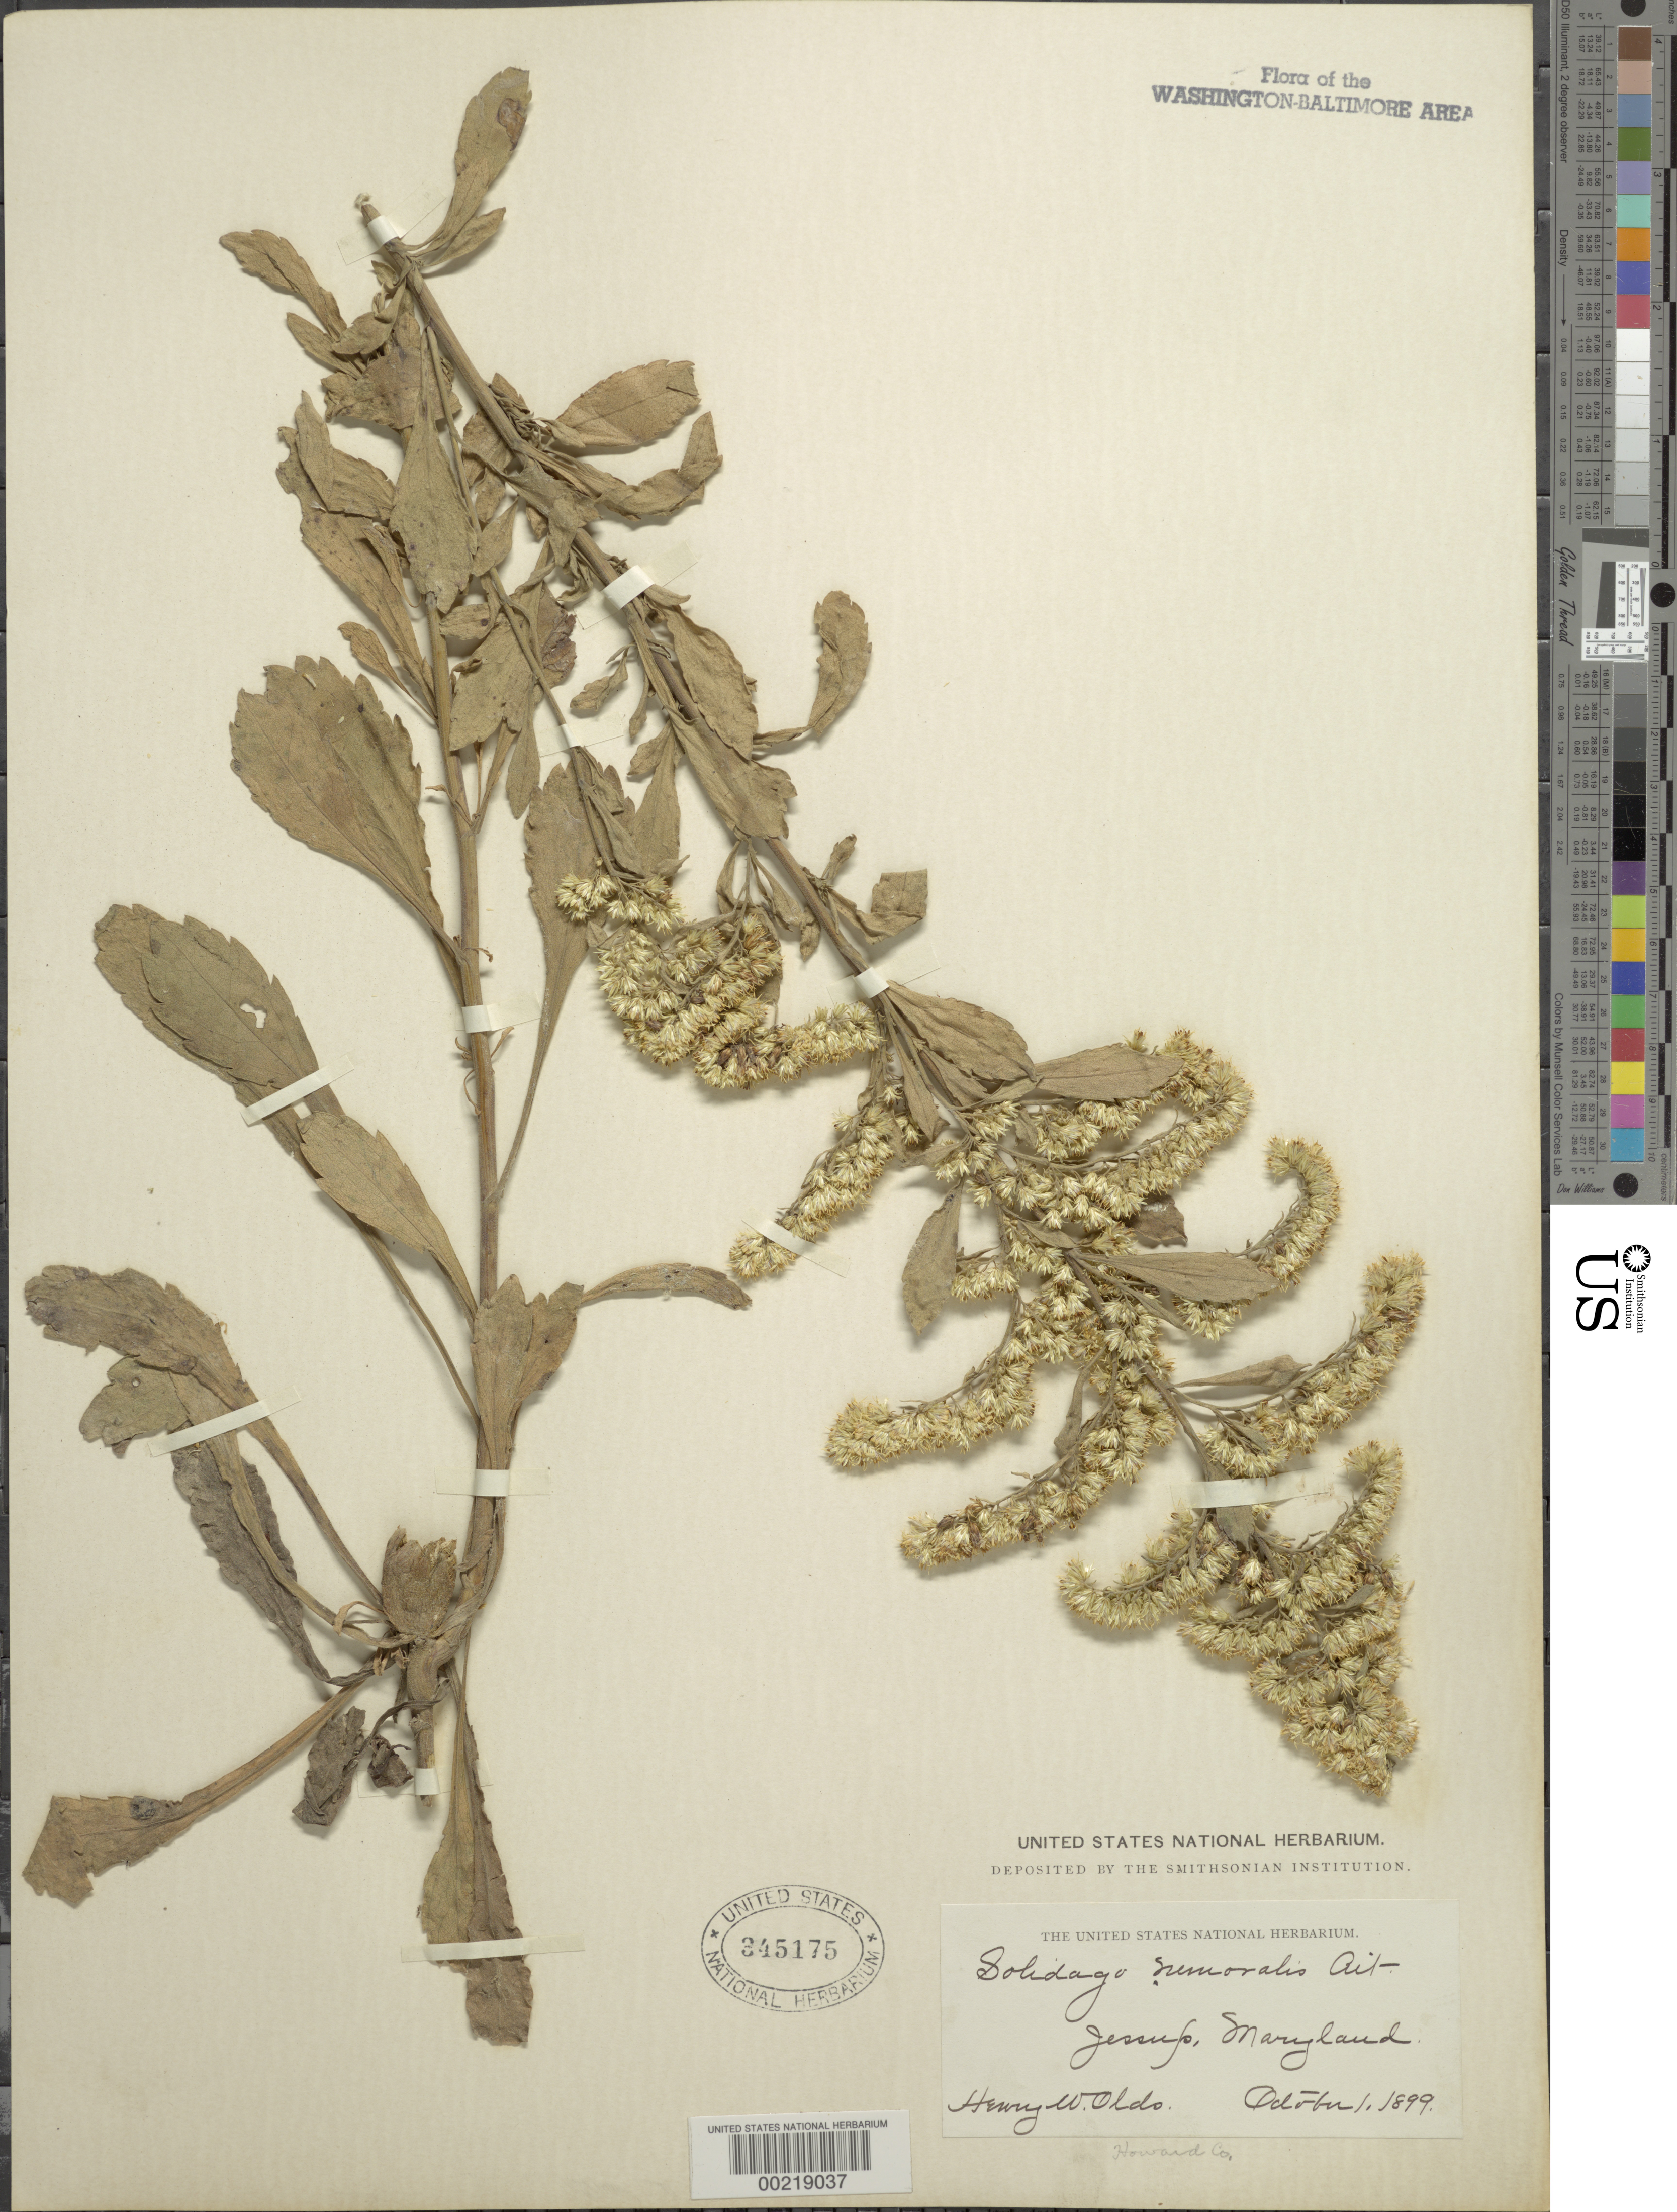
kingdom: Plantae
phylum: Tracheophyta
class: Magnoliopsida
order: Asterales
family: Asteraceae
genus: Solidago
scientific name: Solidago nemoralis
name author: Aiton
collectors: H. W. Olds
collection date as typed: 01 Oct 1899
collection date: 1899-10-01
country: United States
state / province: Maryland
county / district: Anne Arundel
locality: Jessup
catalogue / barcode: US 345175